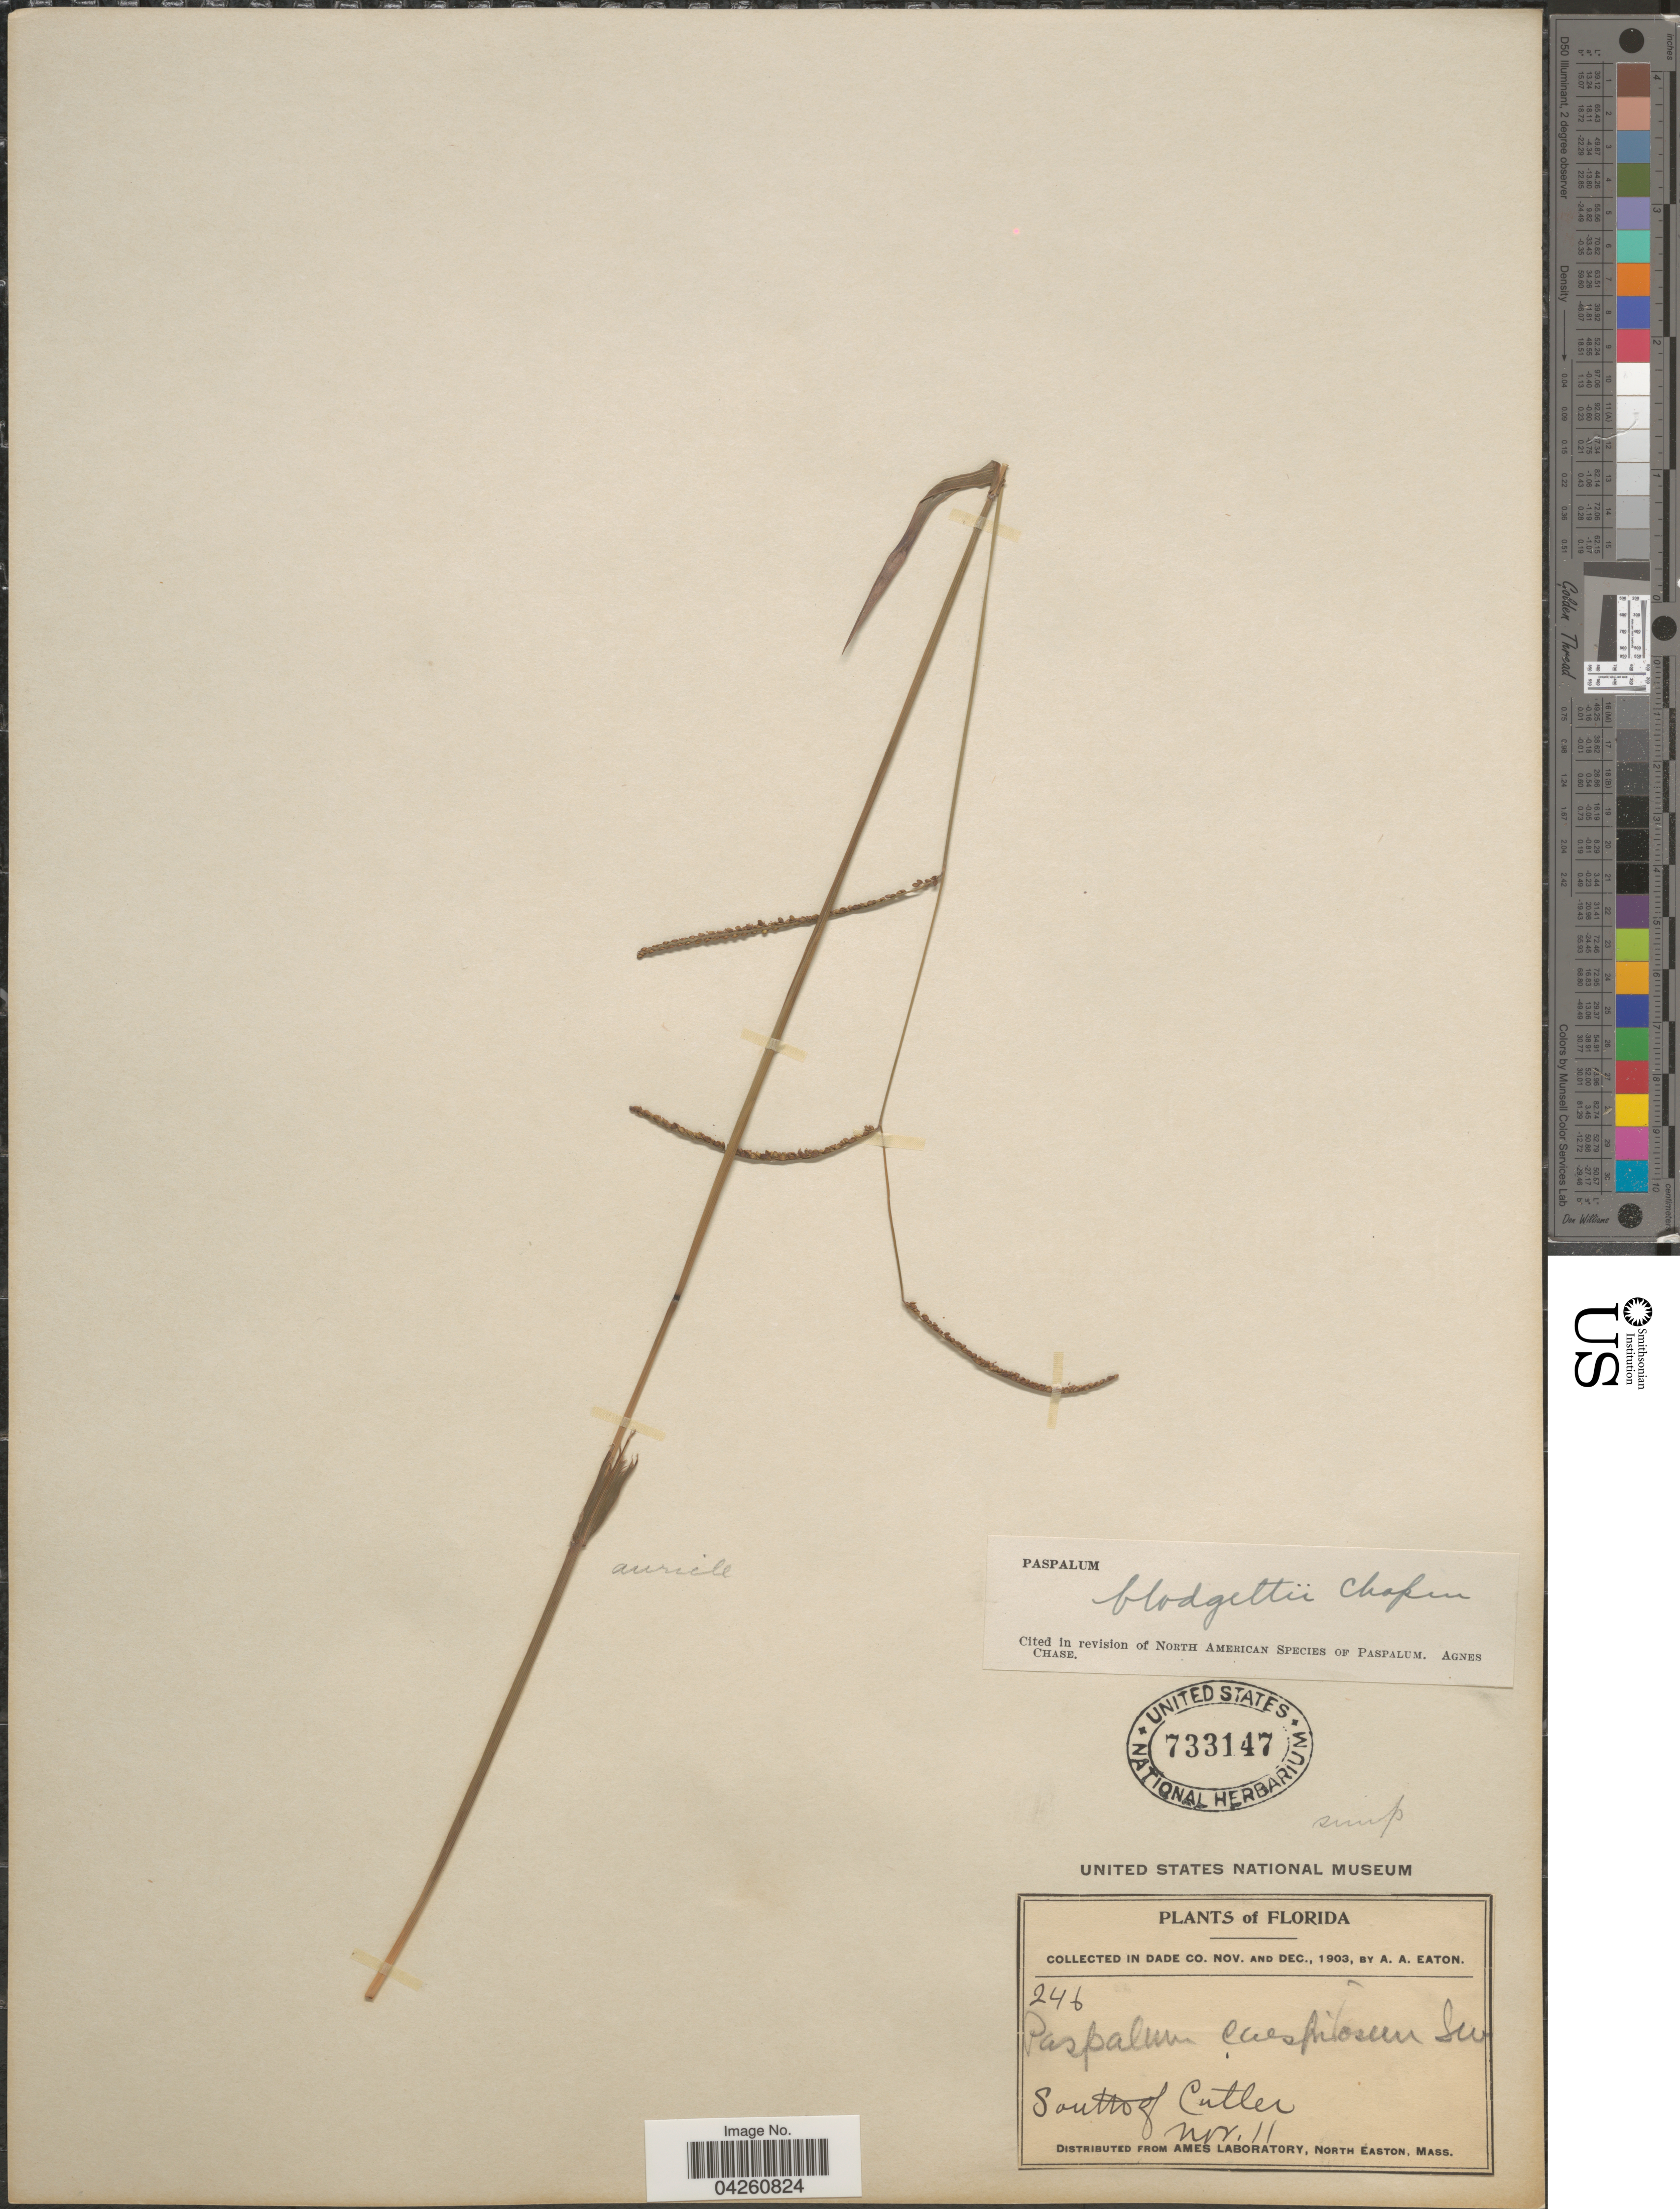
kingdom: Plantae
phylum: Tracheophyta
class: Liliopsida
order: Poales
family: Poaceae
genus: Paspalum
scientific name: Paspalum blodgettii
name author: Chapm.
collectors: A. A. Eaton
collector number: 246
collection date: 1903-11-11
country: United States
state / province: Florida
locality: South of Cutler.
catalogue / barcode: US 733147